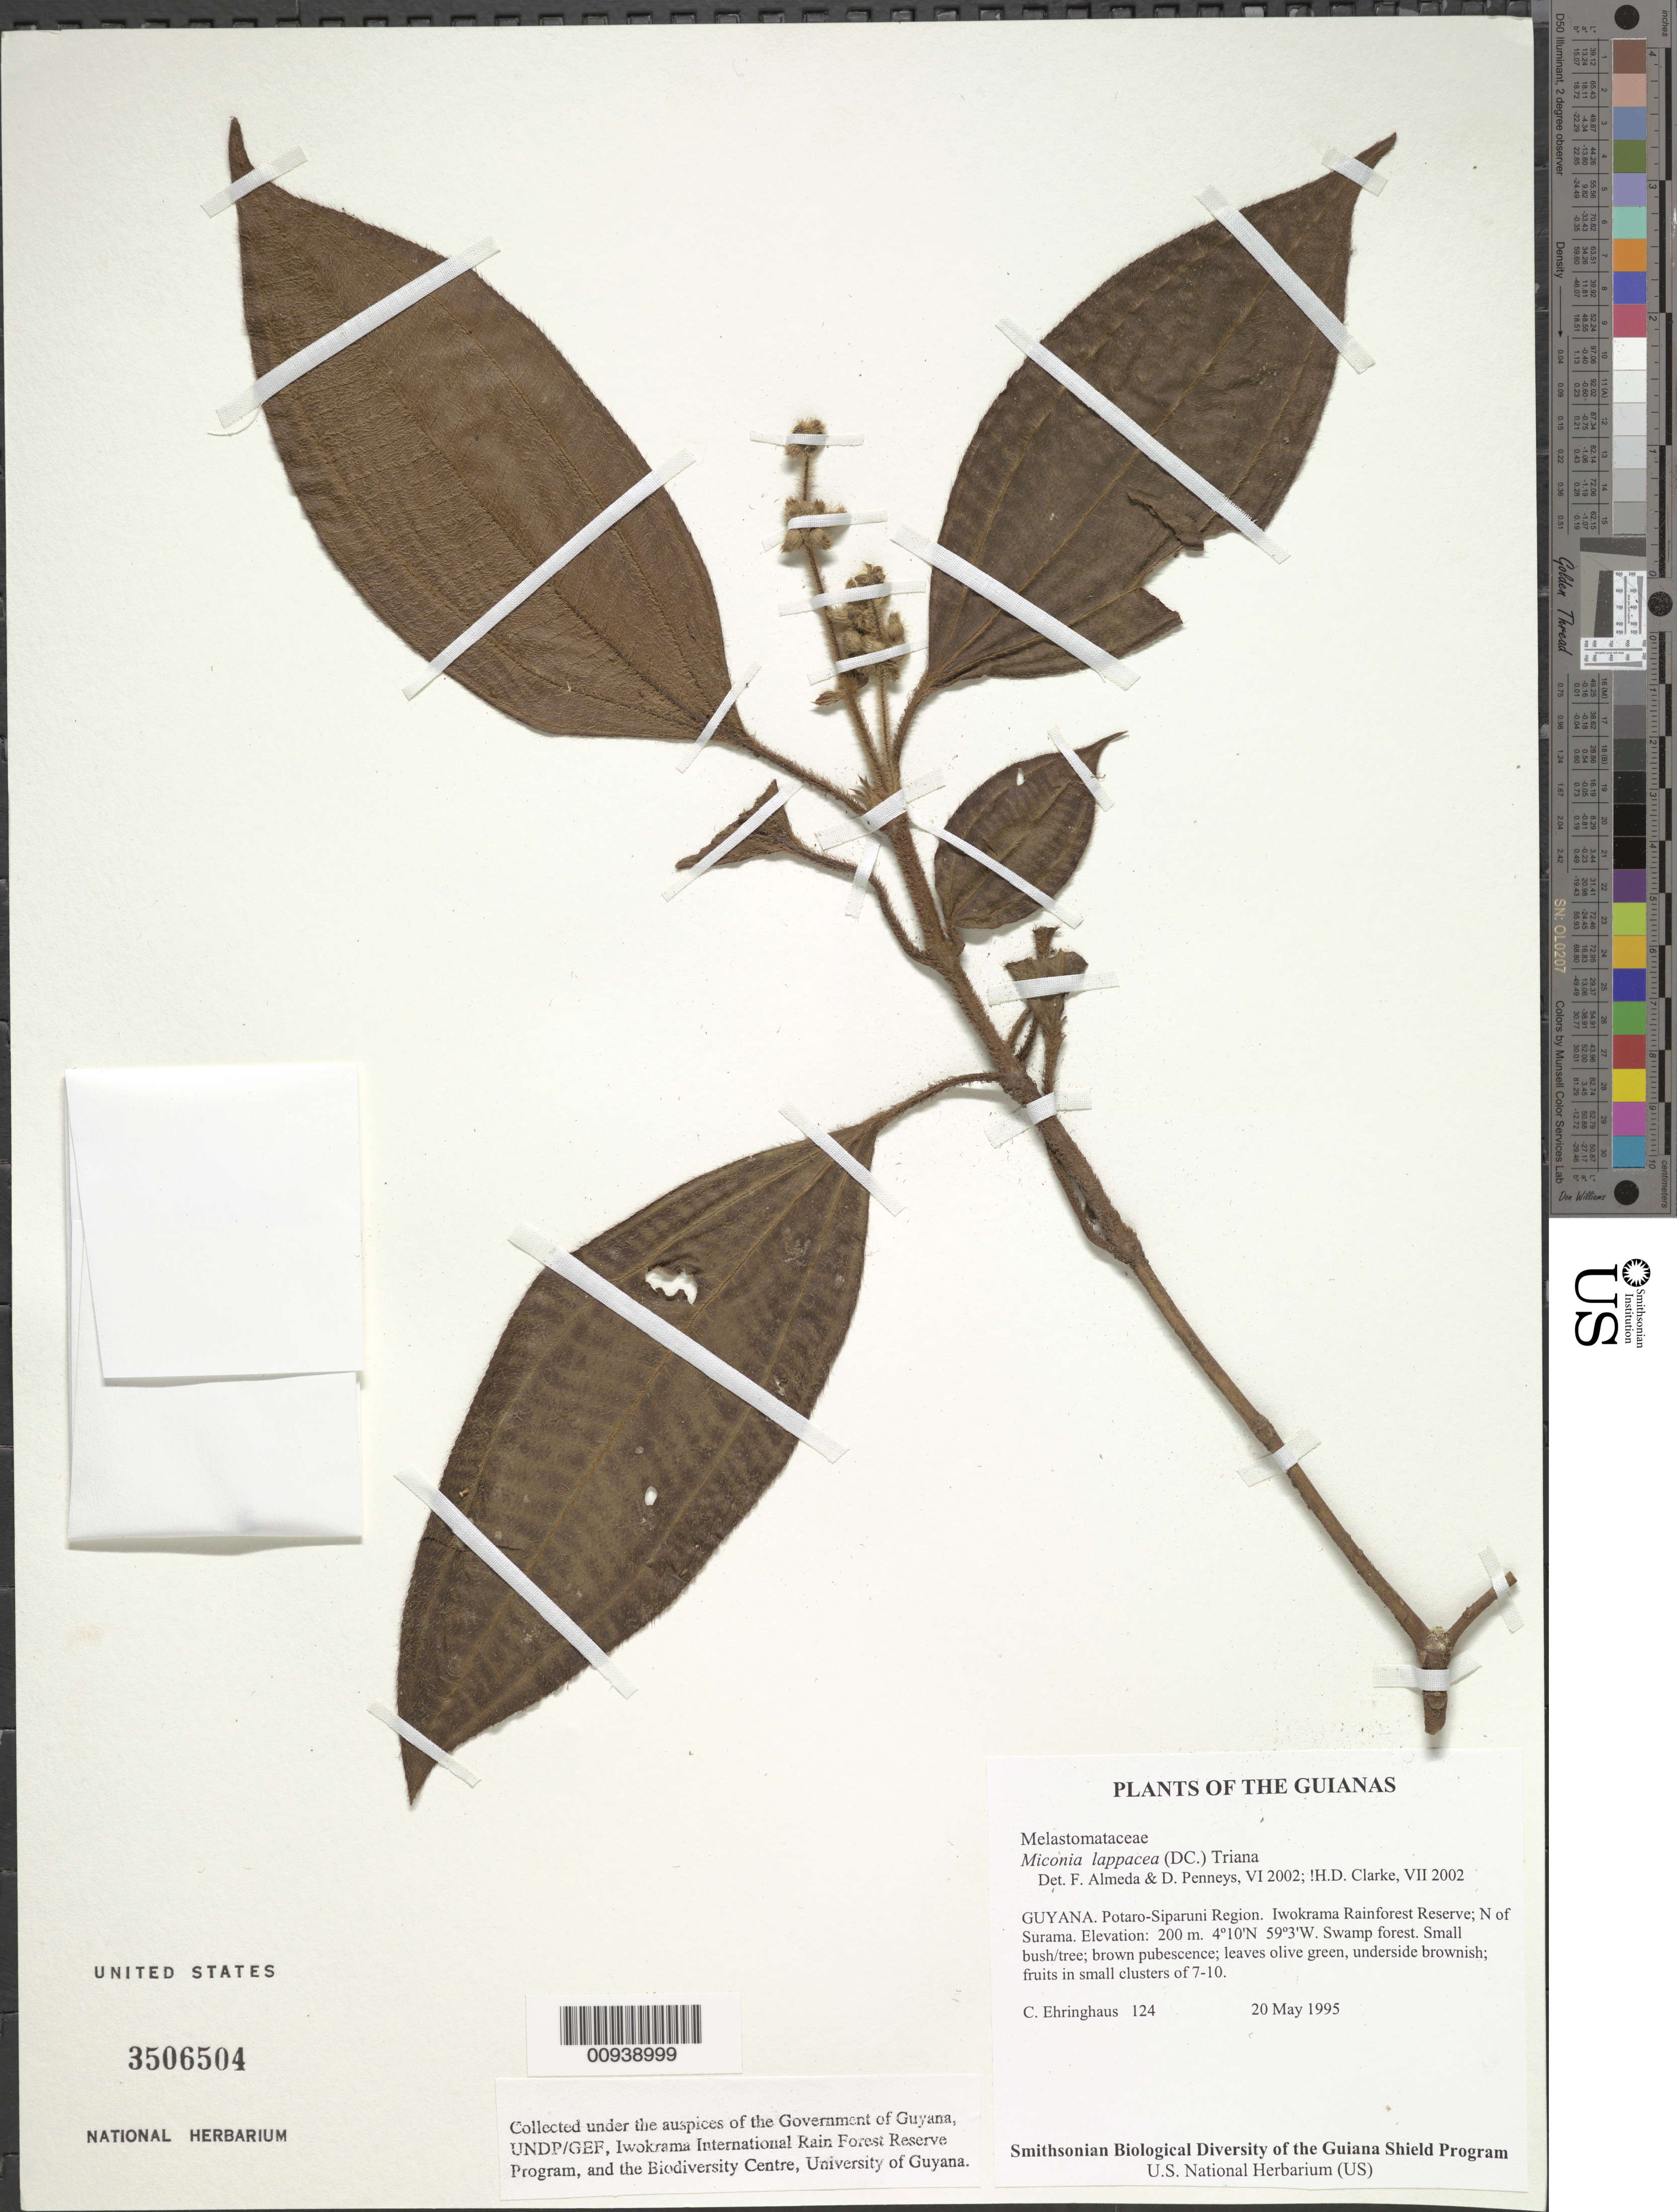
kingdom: Plantae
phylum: Tracheophyta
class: Magnoliopsida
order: Myrtales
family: Melastomataceae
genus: Miconia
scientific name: Miconia bracteata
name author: (DC.) Triana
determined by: Michelangeli, F. A.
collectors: C. Ehringhaus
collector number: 124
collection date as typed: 20 May 1995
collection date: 1995-05-20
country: Guyana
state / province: Potaro-Siparuni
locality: Iwokrama Rainforest Reserve; N of Surama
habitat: Swamp forest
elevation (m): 200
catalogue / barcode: US 3506504